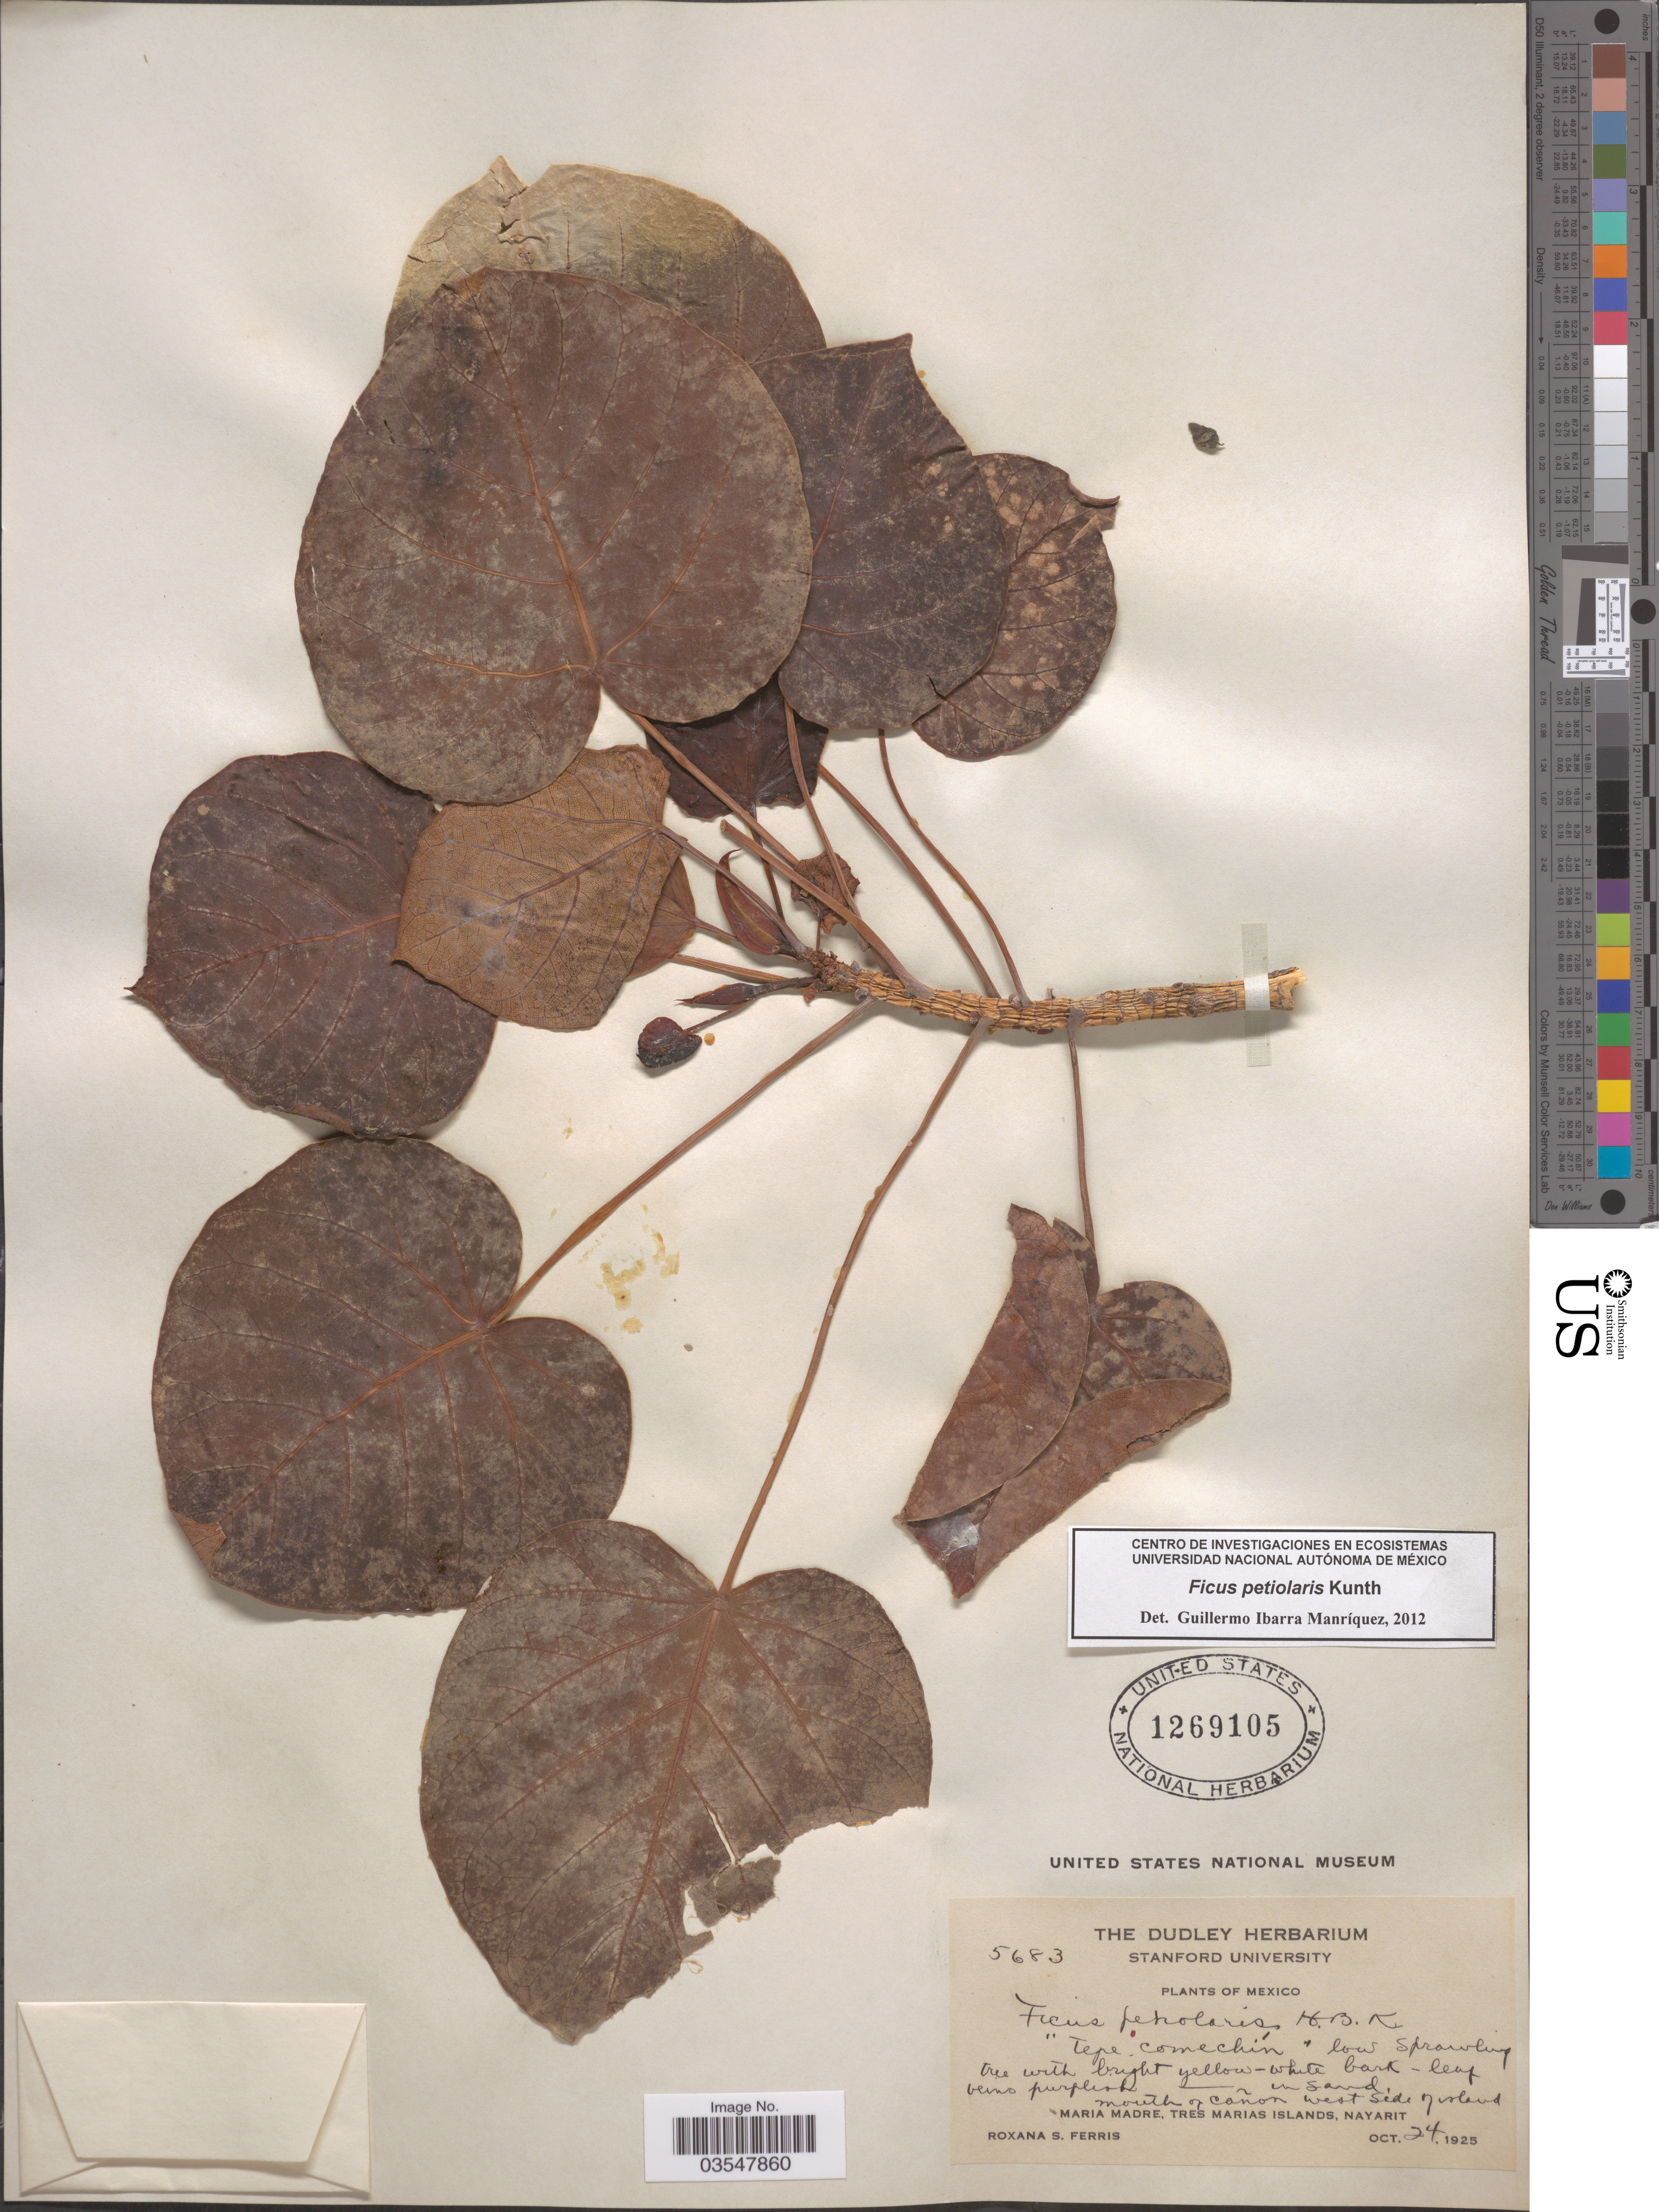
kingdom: Plantae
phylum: Tracheophyta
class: Magnoliopsida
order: Rosales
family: Moraceae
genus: Ficus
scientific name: Ficus petiolaris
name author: Kunth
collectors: R. S. Ferris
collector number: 5683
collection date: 1925-10-24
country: Mexico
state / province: Nayarit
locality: Mouth of cañon west side of island. Maria Madre, Tres Marias Islands.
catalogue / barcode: US 1269105